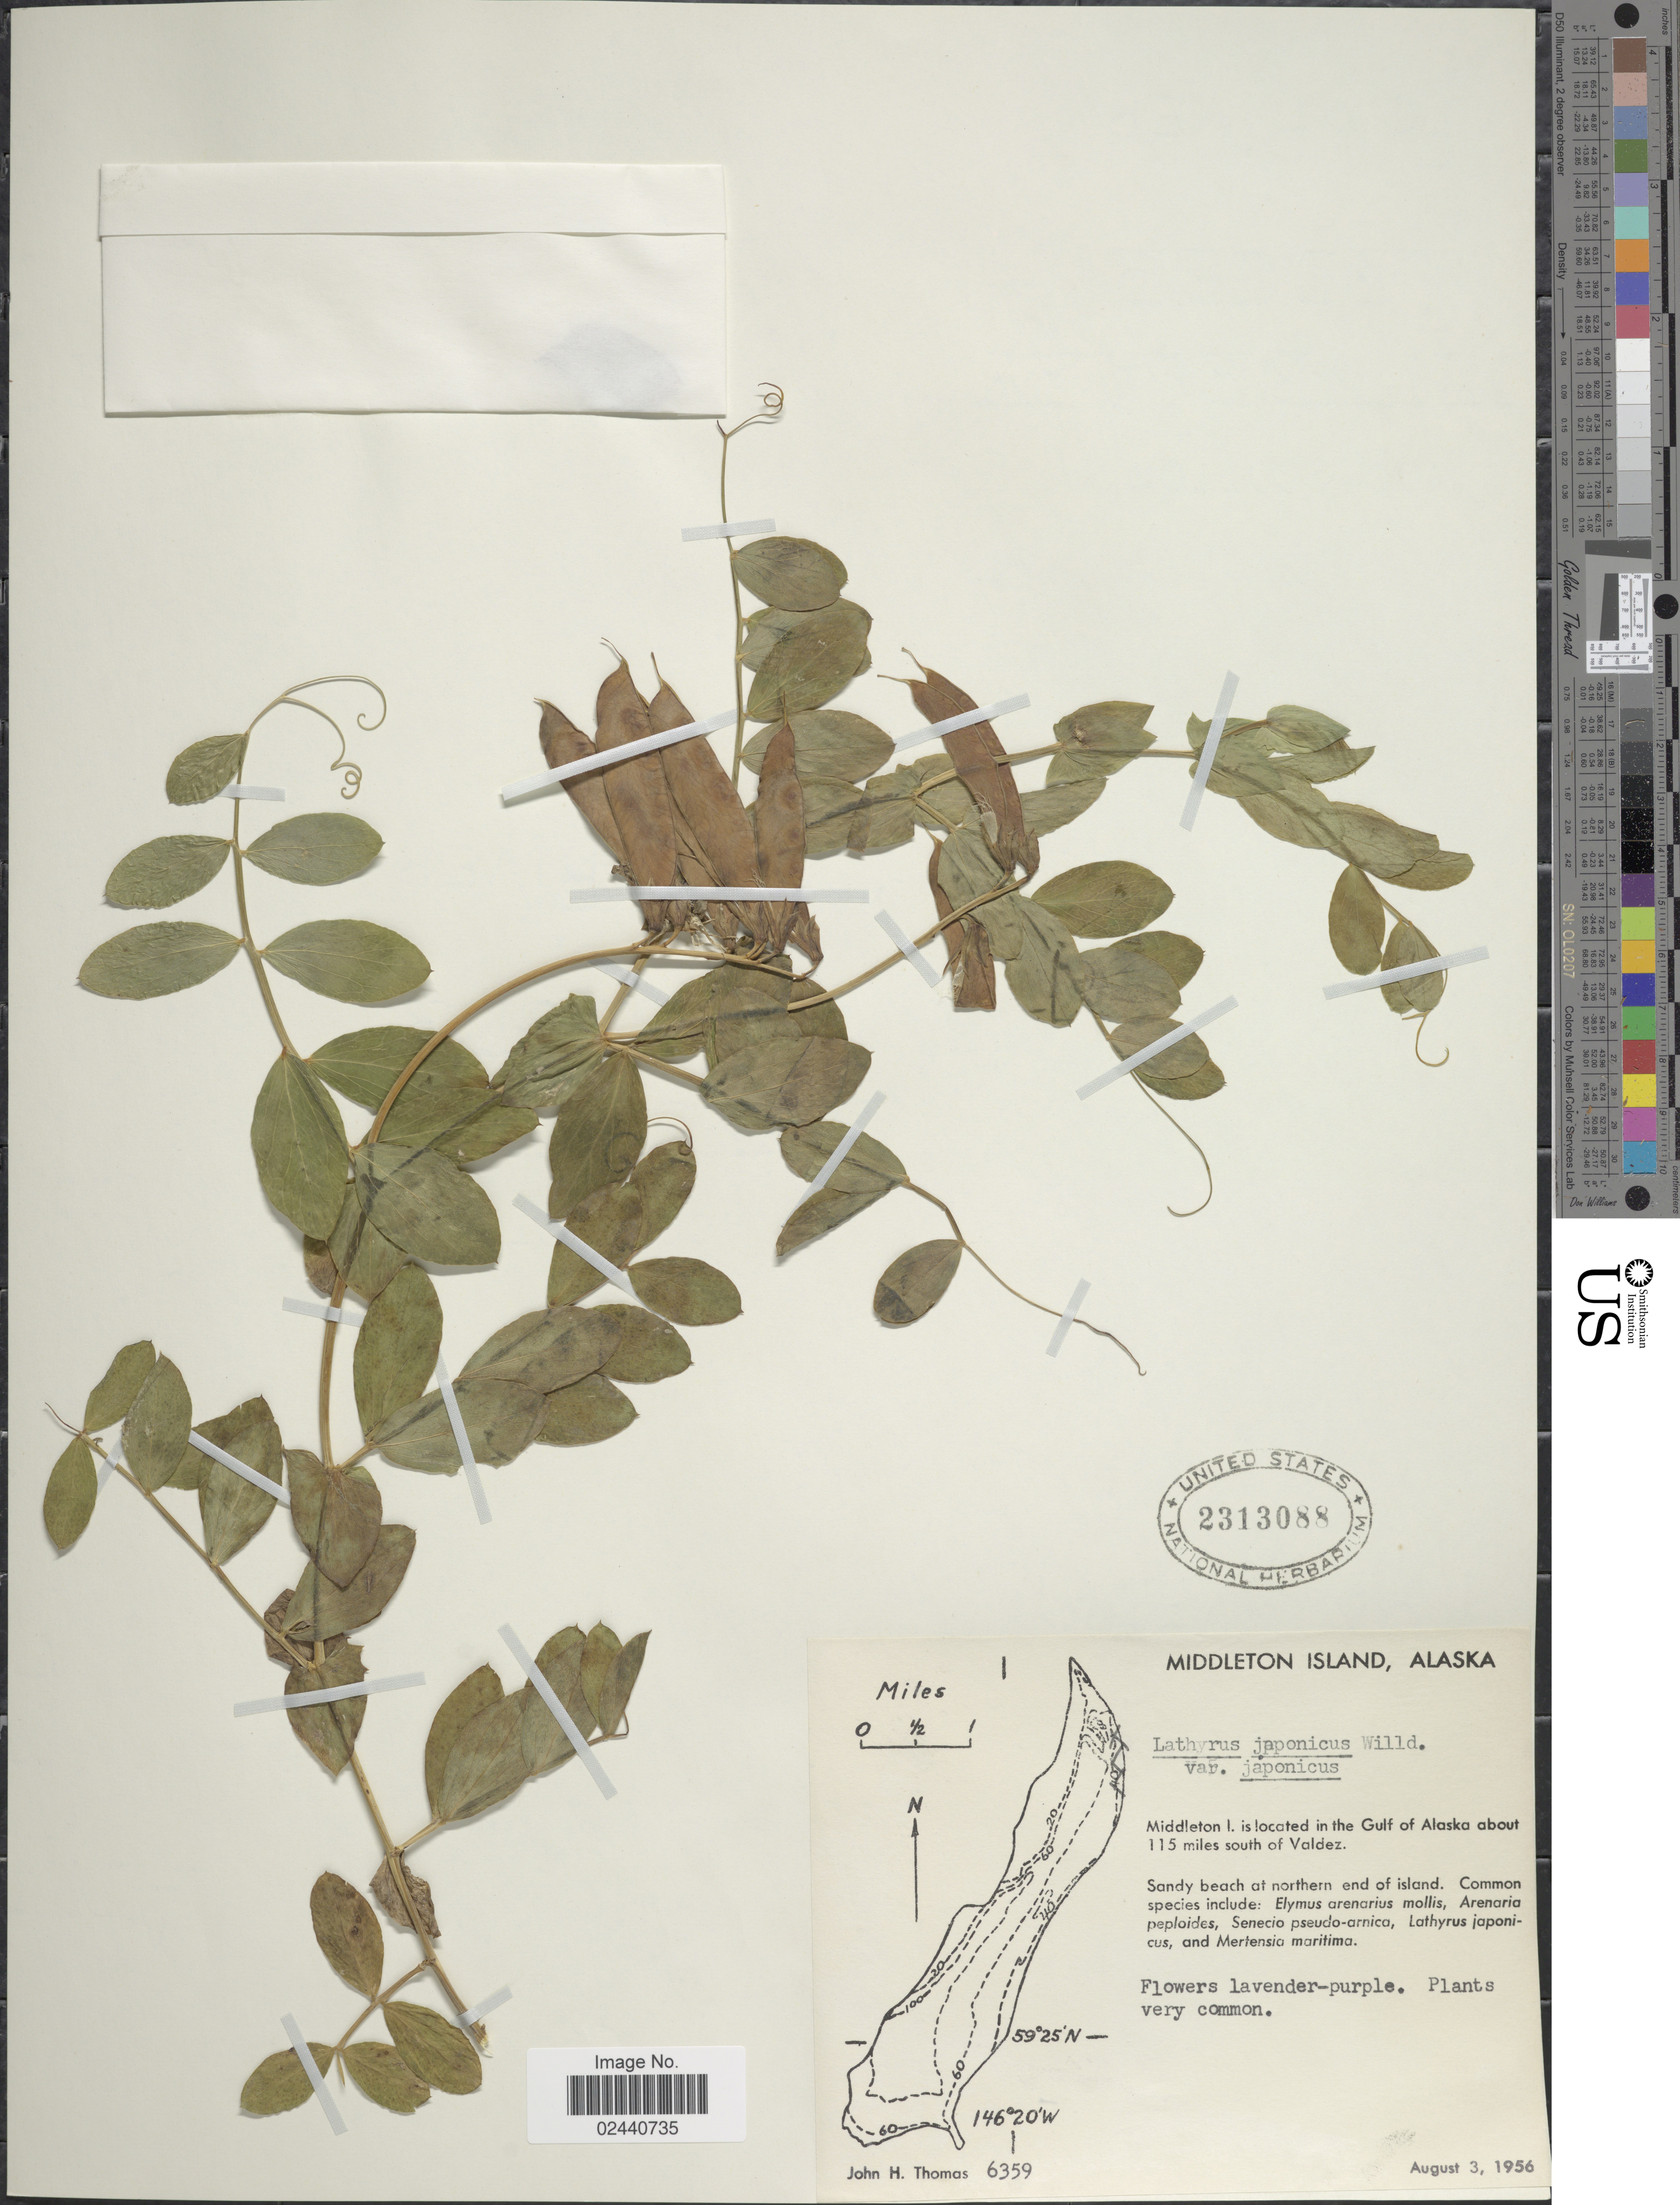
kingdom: Plantae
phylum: Tracheophyta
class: Magnoliopsida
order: Fabales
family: Fabaceae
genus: Lathyrus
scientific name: Lathyrus japonicus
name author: Willd.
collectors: J. H. Thomas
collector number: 6359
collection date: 1956-08-03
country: United States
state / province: Alaska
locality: Middleton Island, Gulf of Alaska about 115 miles south of Valdez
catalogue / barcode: US 2313088